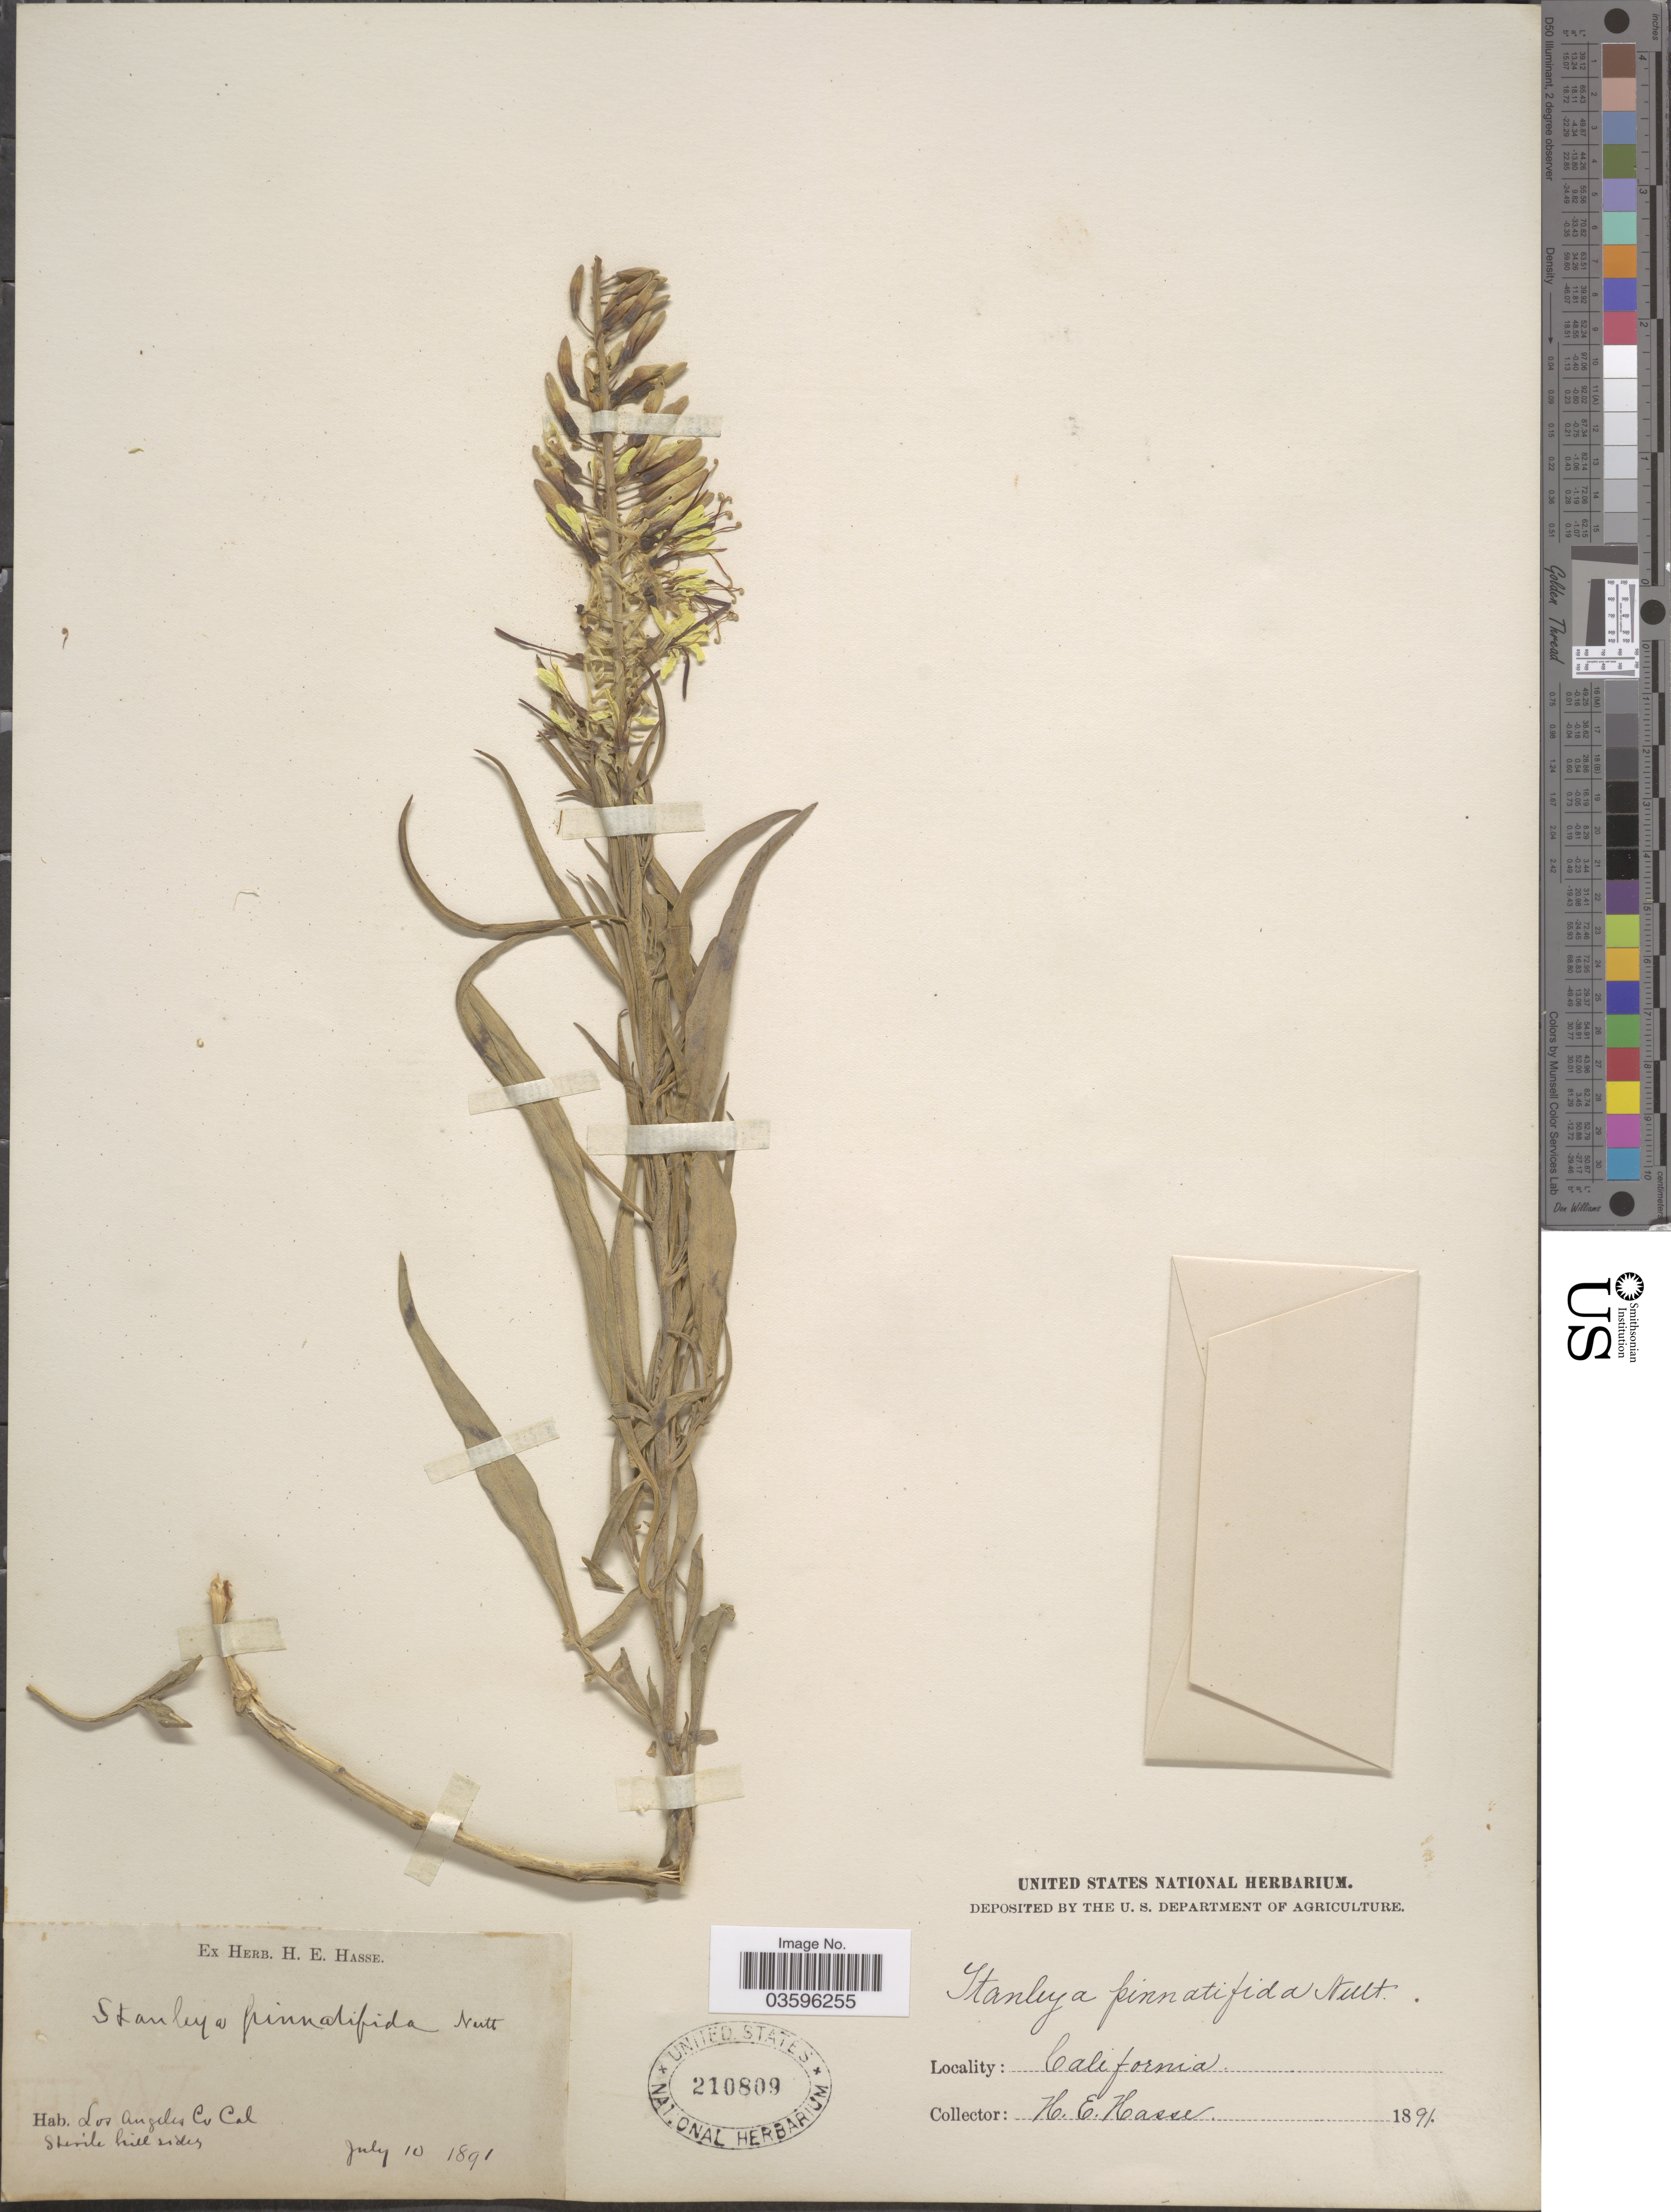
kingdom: Plantae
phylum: Tracheophyta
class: Magnoliopsida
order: Brassicales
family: Brassicaceae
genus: Stanleya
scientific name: Stanleya pinnata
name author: (Pursh) Britton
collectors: H. E. Hasse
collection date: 1891-07-10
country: United States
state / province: California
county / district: Los Angeles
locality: Los Angeles Co.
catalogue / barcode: US 210809